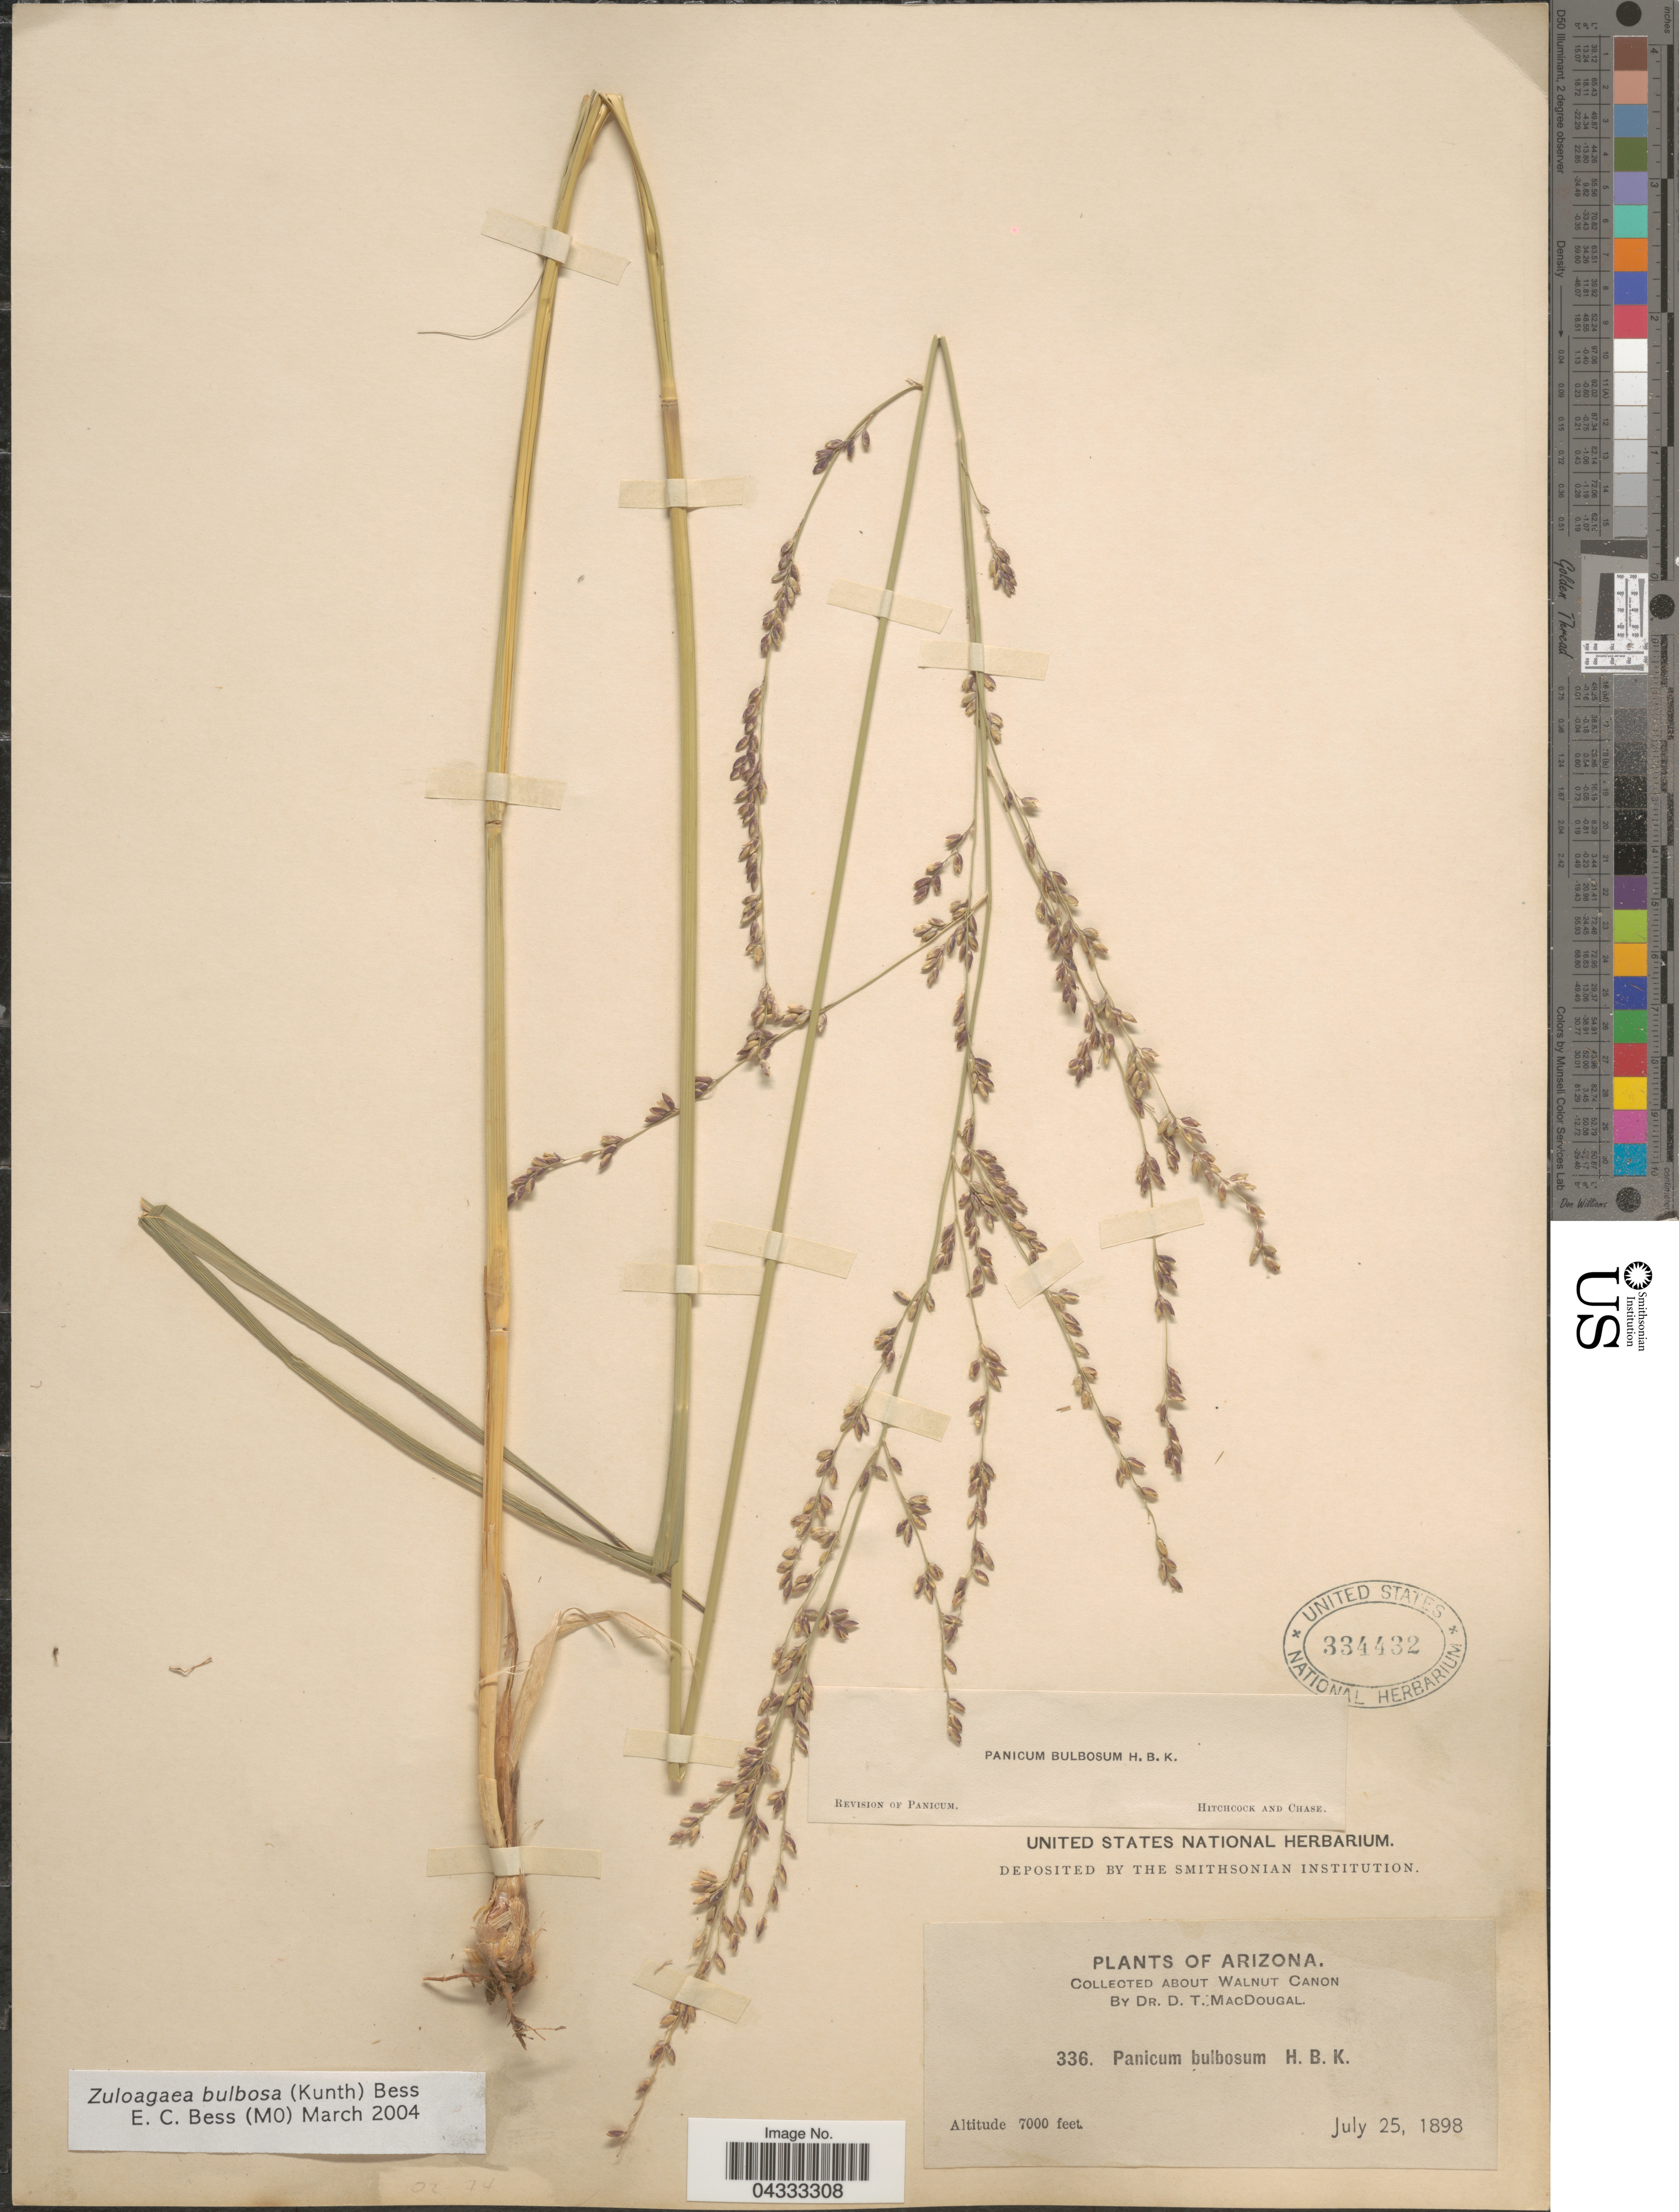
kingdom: Plantae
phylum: Tracheophyta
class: Liliopsida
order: Poales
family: Poaceae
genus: Zuloagaea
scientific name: Zuloagaea bulbosa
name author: (Kunth) E. Bess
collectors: D. T. MacDougal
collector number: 336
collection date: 1898-07-25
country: United States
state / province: Arizona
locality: About Walnut Canon.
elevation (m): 2134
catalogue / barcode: US 334432